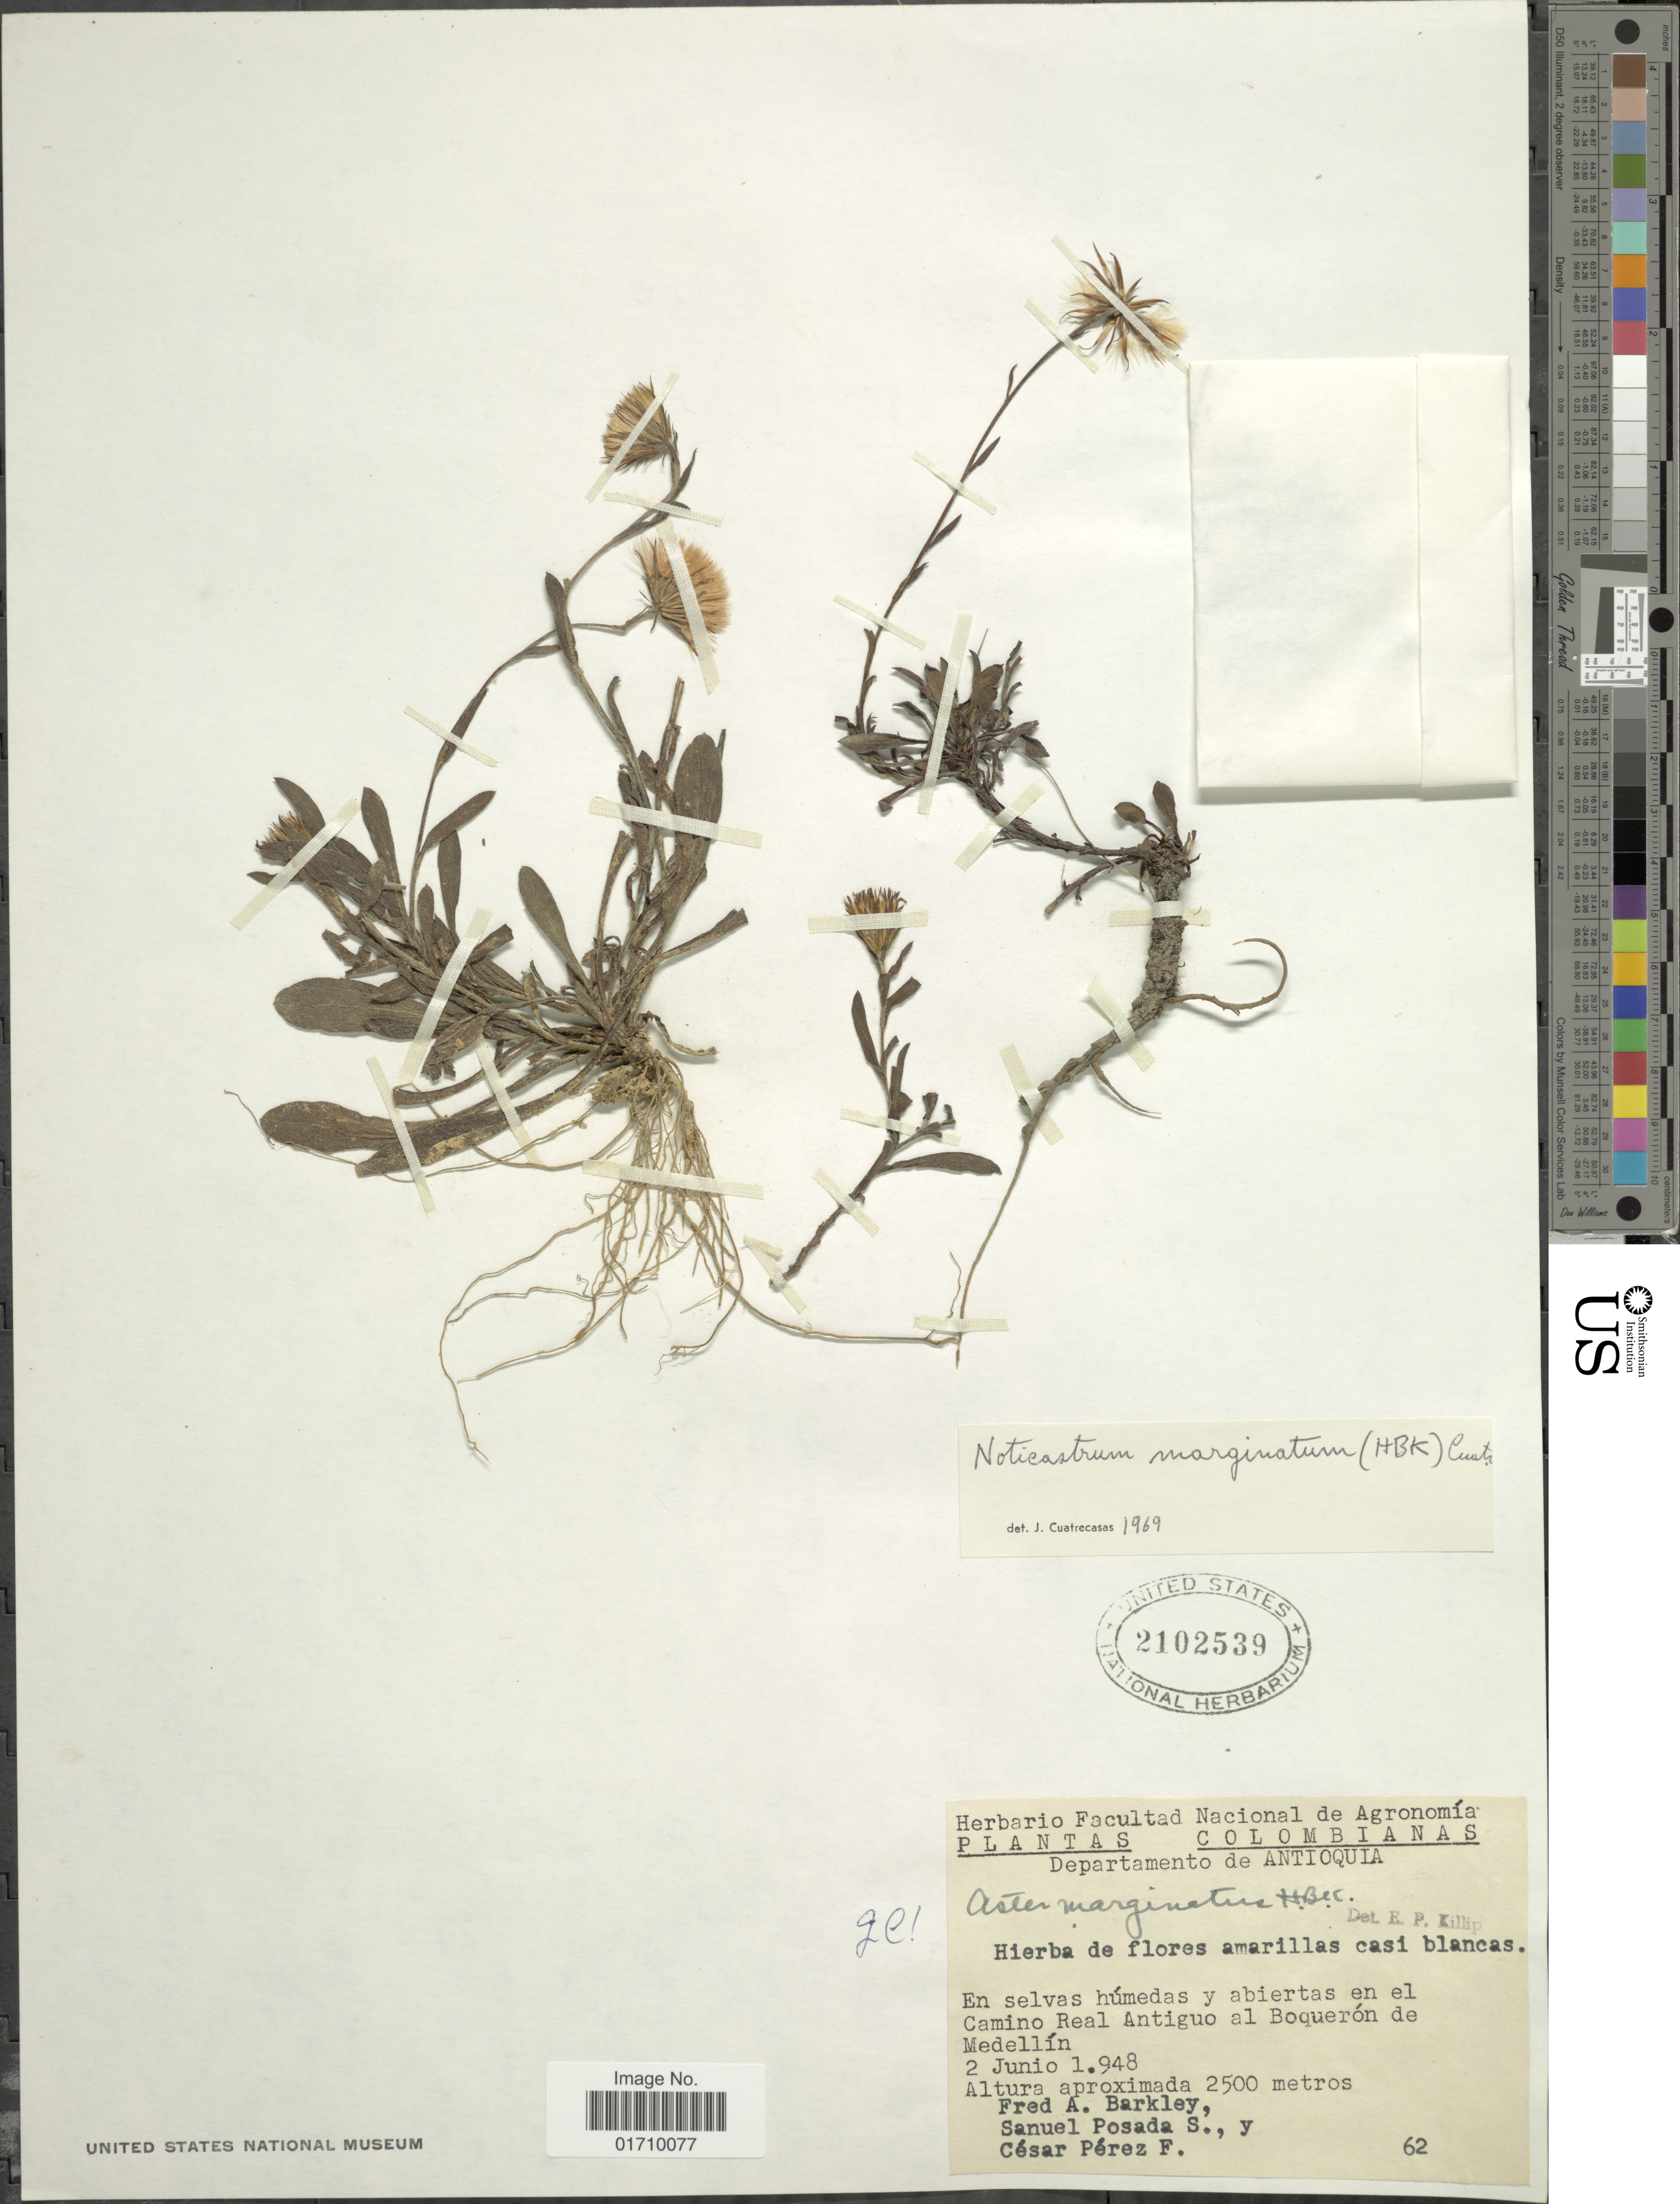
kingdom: Plantae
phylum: Tracheophyta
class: Magnoliopsida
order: Asterales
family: Asteraceae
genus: Noticastrum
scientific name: Noticastrum marginatum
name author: (Kunth) Cuatrec.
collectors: F. A. Barkley, S. Posada & C. Perez F.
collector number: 63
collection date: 1948-06-02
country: Colombia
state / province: Antioquia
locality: En el Camino Real Antiguo al Boqueron de Medellin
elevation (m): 2500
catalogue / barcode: US 2102539